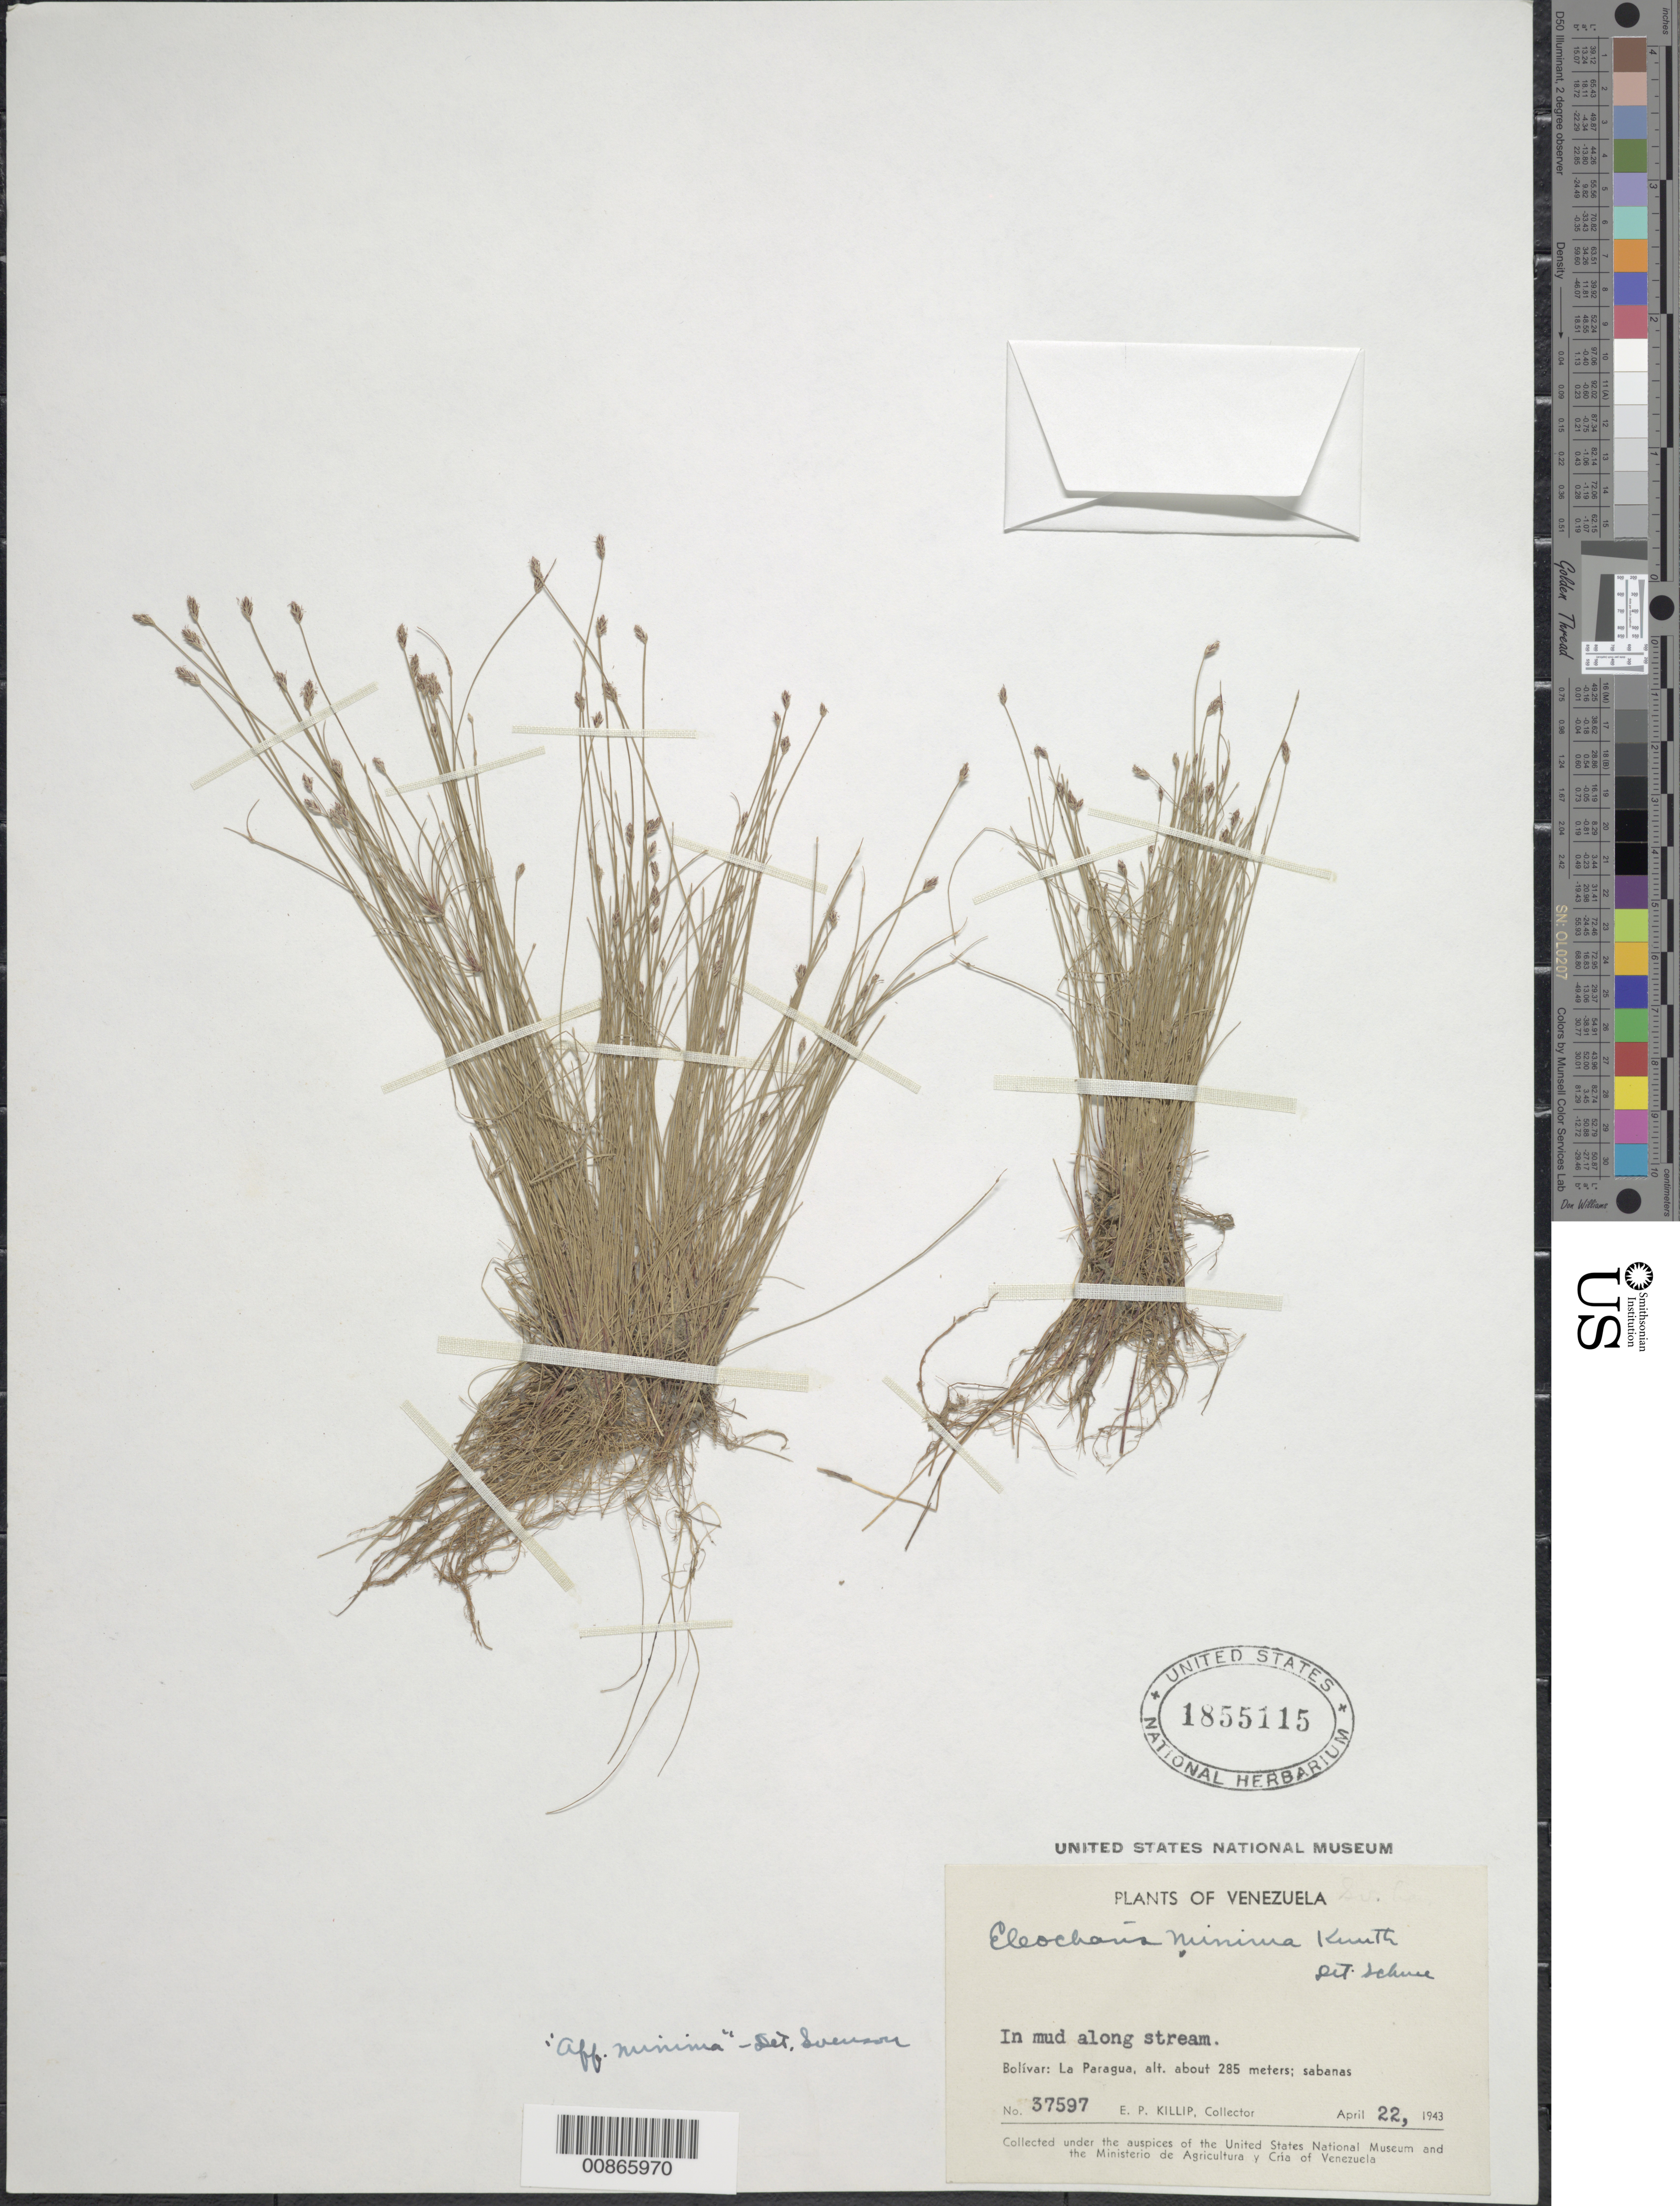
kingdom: Plantae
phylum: Tracheophyta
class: Liliopsida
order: Poales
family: Cyperaceae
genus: Eleocharis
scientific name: Eleocharis minima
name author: Kunth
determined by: Schnes [?], --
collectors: E. P. Killip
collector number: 37597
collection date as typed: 22-Apr-43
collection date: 1943-04-22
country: Venezuela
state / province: Bolívar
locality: La Paragua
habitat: Savanna; in mud along stream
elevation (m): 285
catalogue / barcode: US 1855115